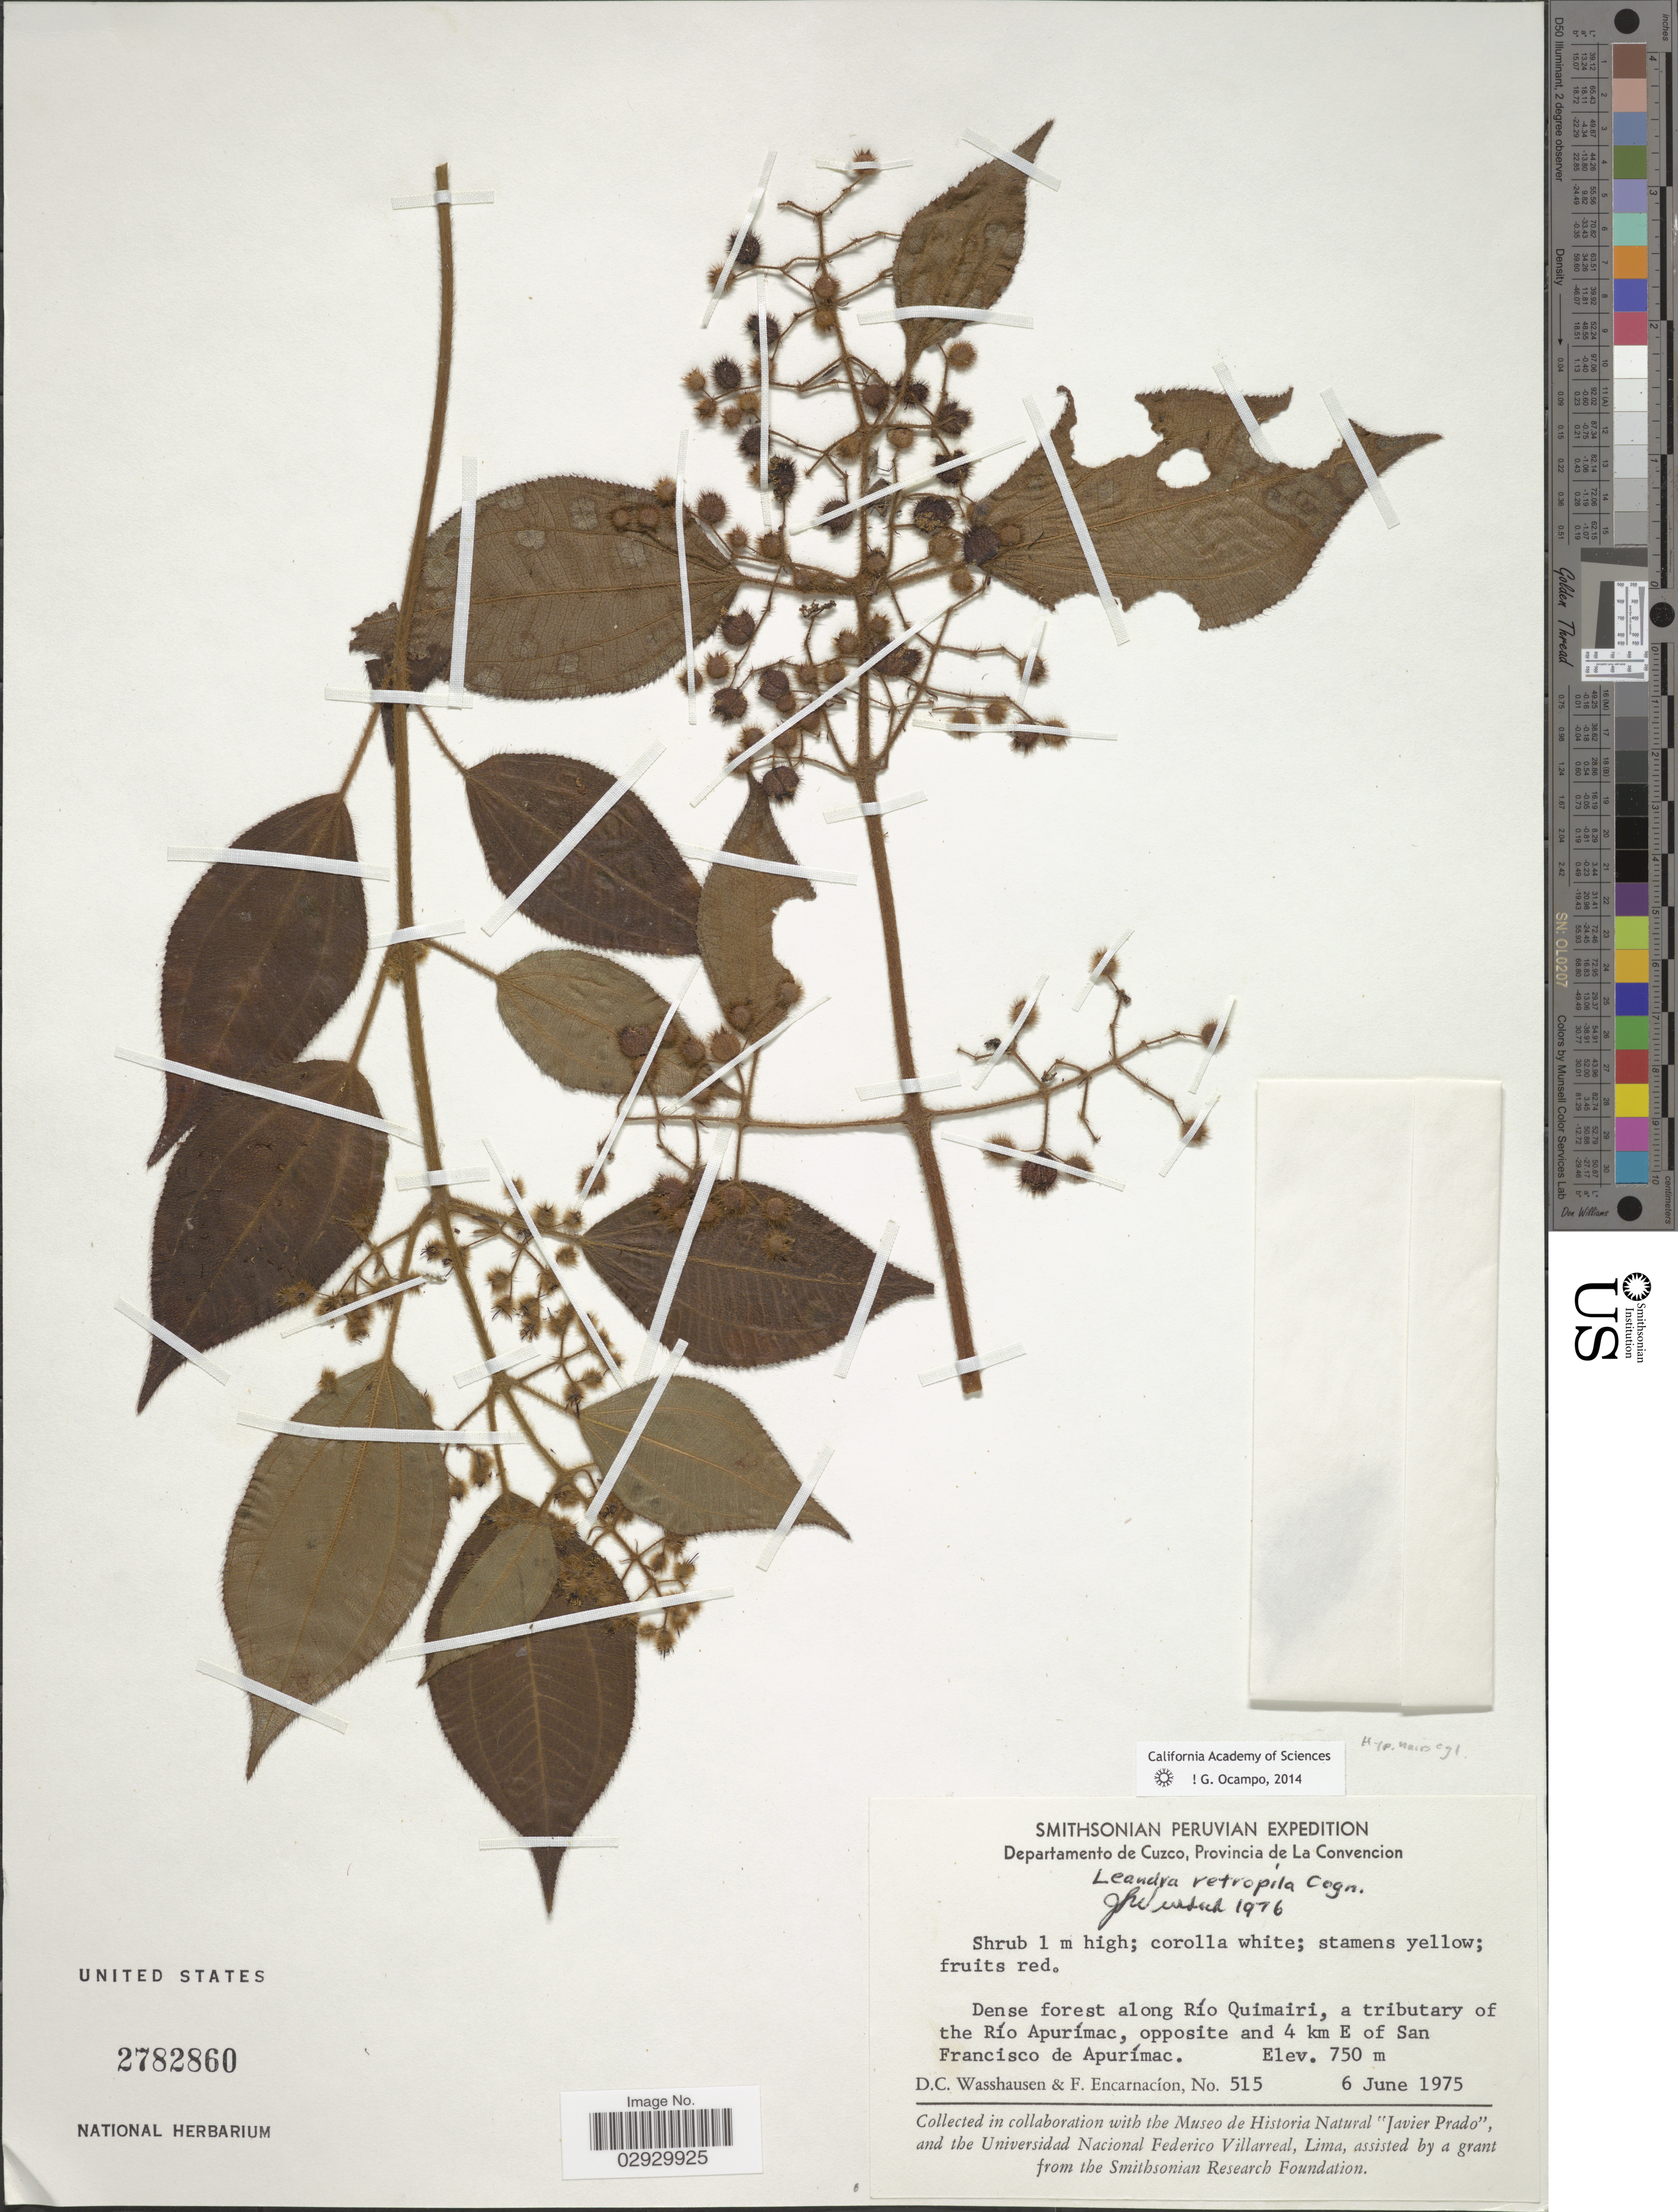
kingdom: Plantae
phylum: Tracheophyta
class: Magnoliopsida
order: Myrtales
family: Melastomataceae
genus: Leandra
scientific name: Leandra retropila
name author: Cogn.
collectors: D. C. Wasshausen & F. Encarnación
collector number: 515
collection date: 1975-06-06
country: Peru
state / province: Cusco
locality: Departamento de Cuzco, Provincia de La Convencion, Dense forest along Río Quimairi, a tributary of the Río Apurímac, opposite and 4 km E of San Francisco de Apurímac.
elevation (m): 750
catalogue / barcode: US 2782860